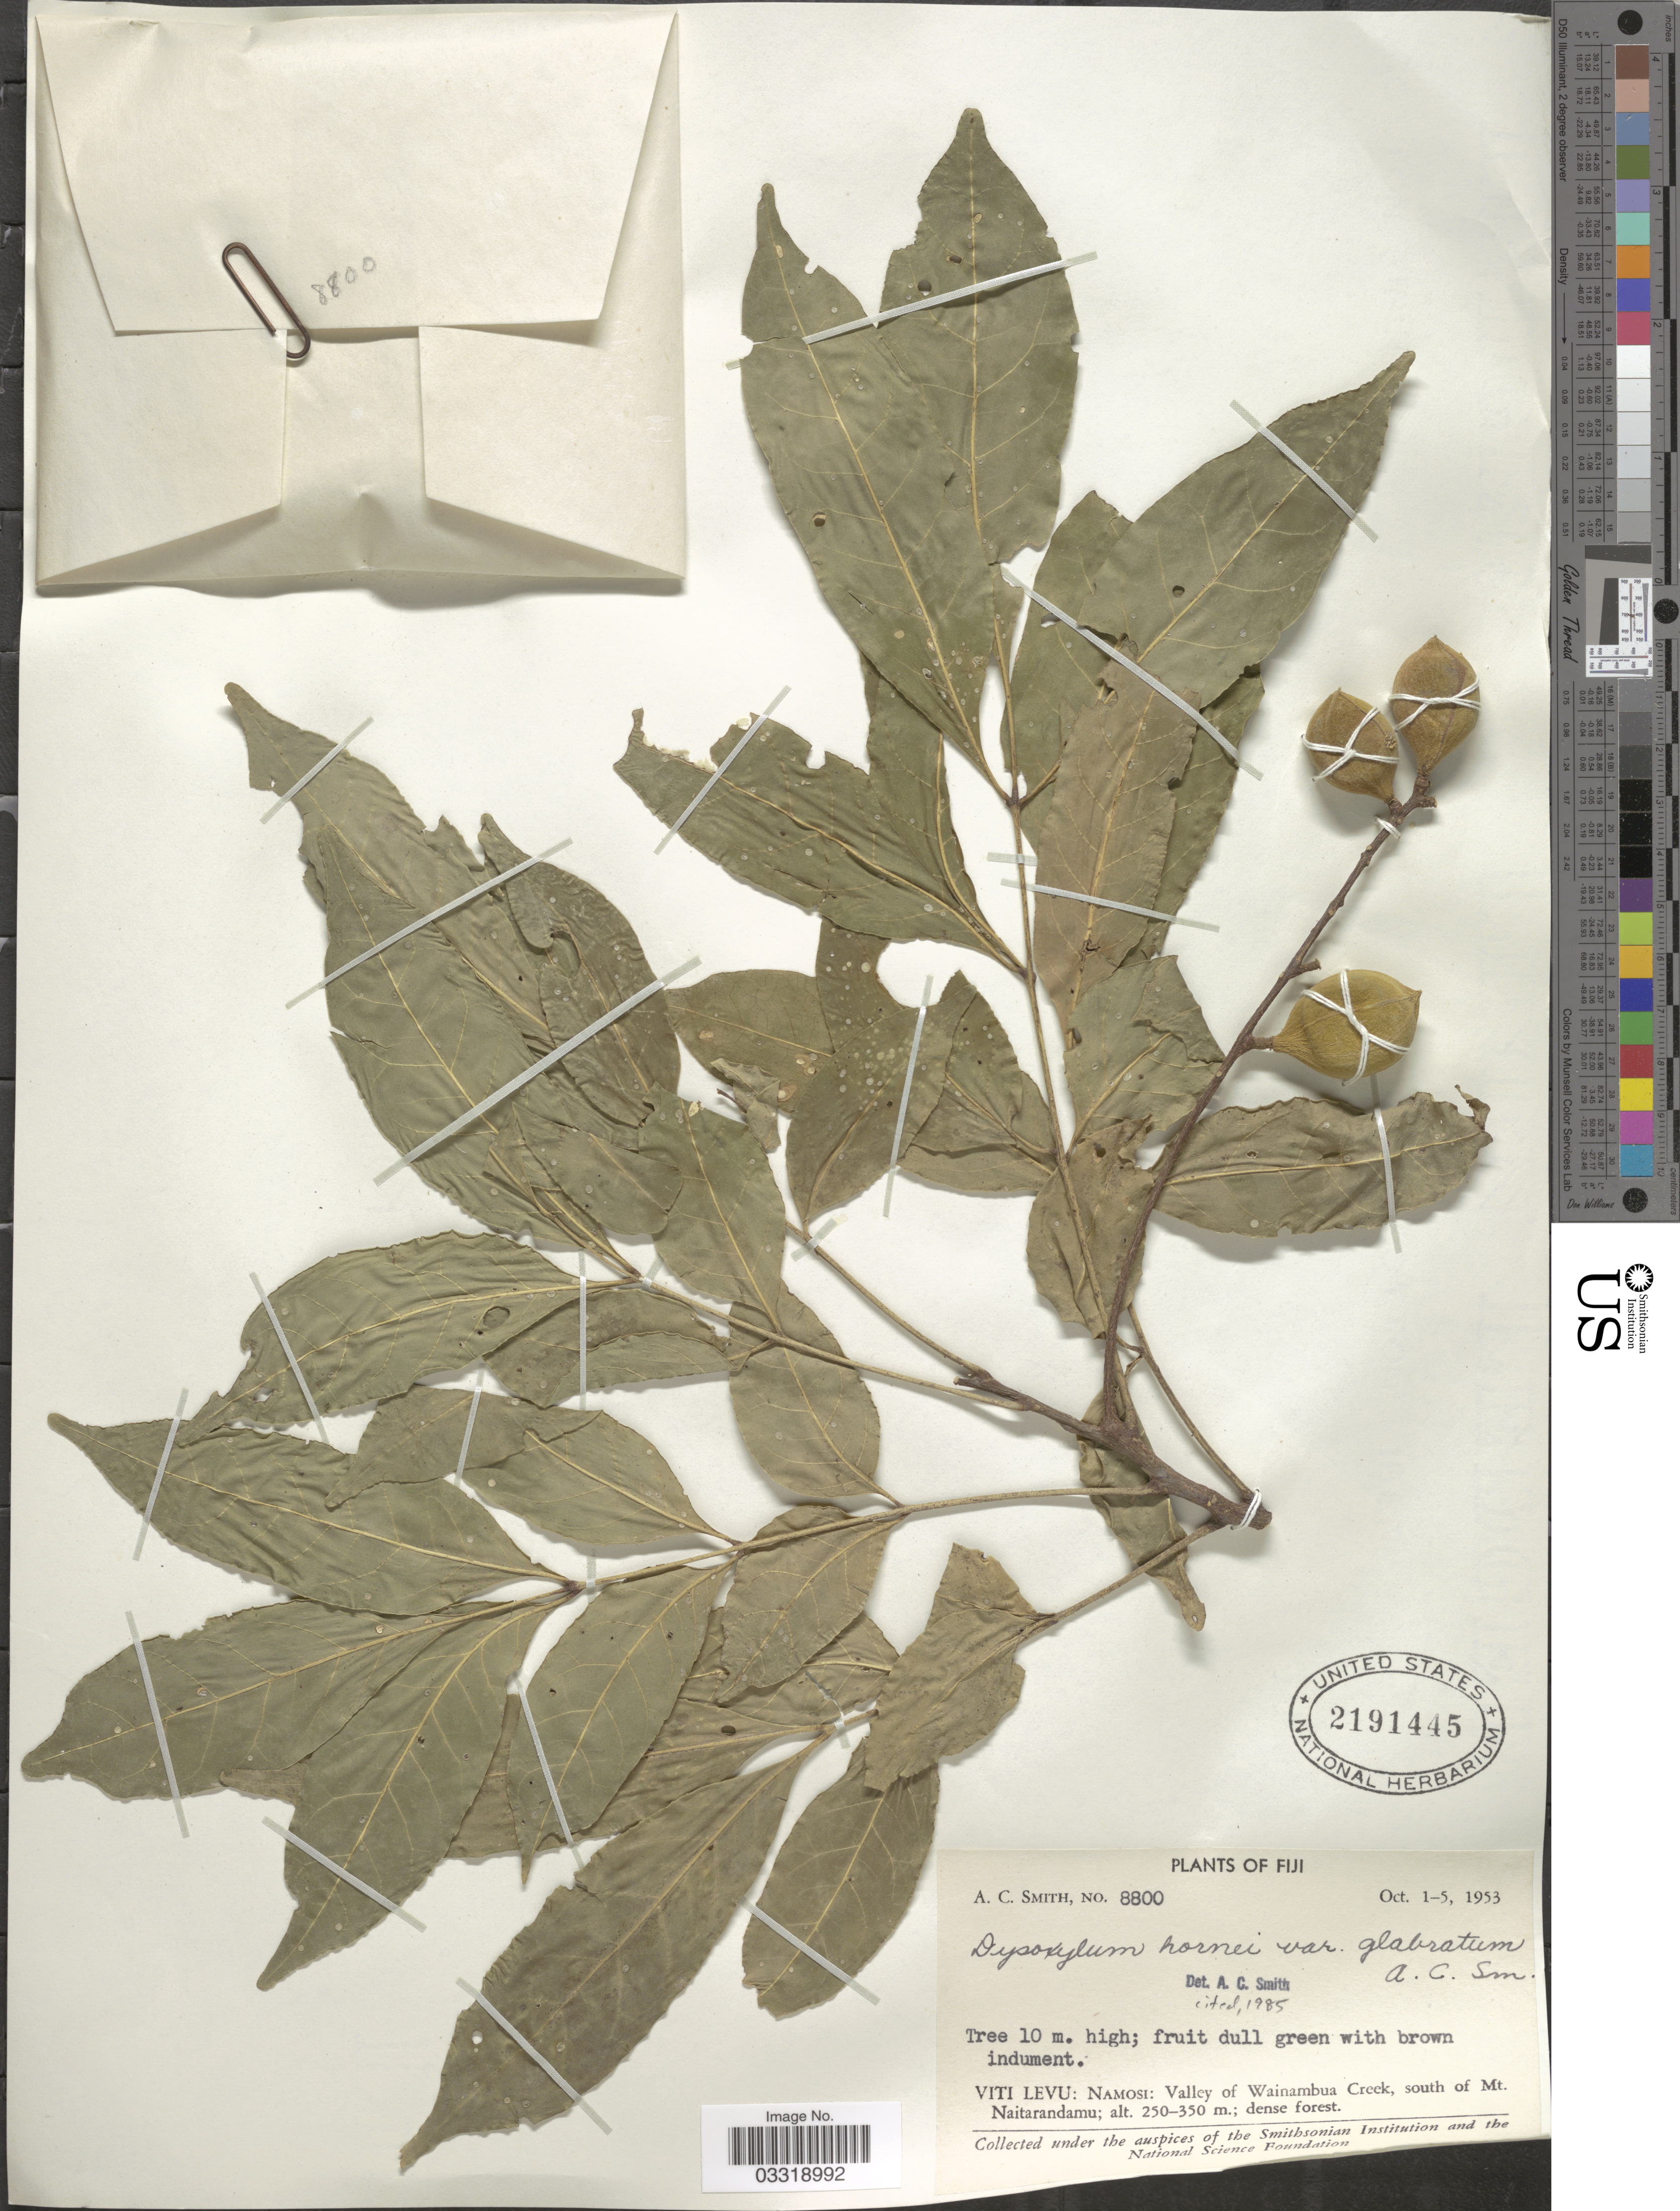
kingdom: Plantae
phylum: Tracheophyta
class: Magnoliopsida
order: Sapindales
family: Meliaceae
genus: Didymocheton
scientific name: Didymocheton hornei var. glabratus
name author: (A.C. Sm.) Holzmeyer & Hauenschild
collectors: A. C. Smith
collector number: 8800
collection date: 1953-10-01/1953-10-05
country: Fiji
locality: Viti Levu: Namosi: Valley of Wainambua Creek, south of Mt. Naitarandamu.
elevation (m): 250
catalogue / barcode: US 2191445